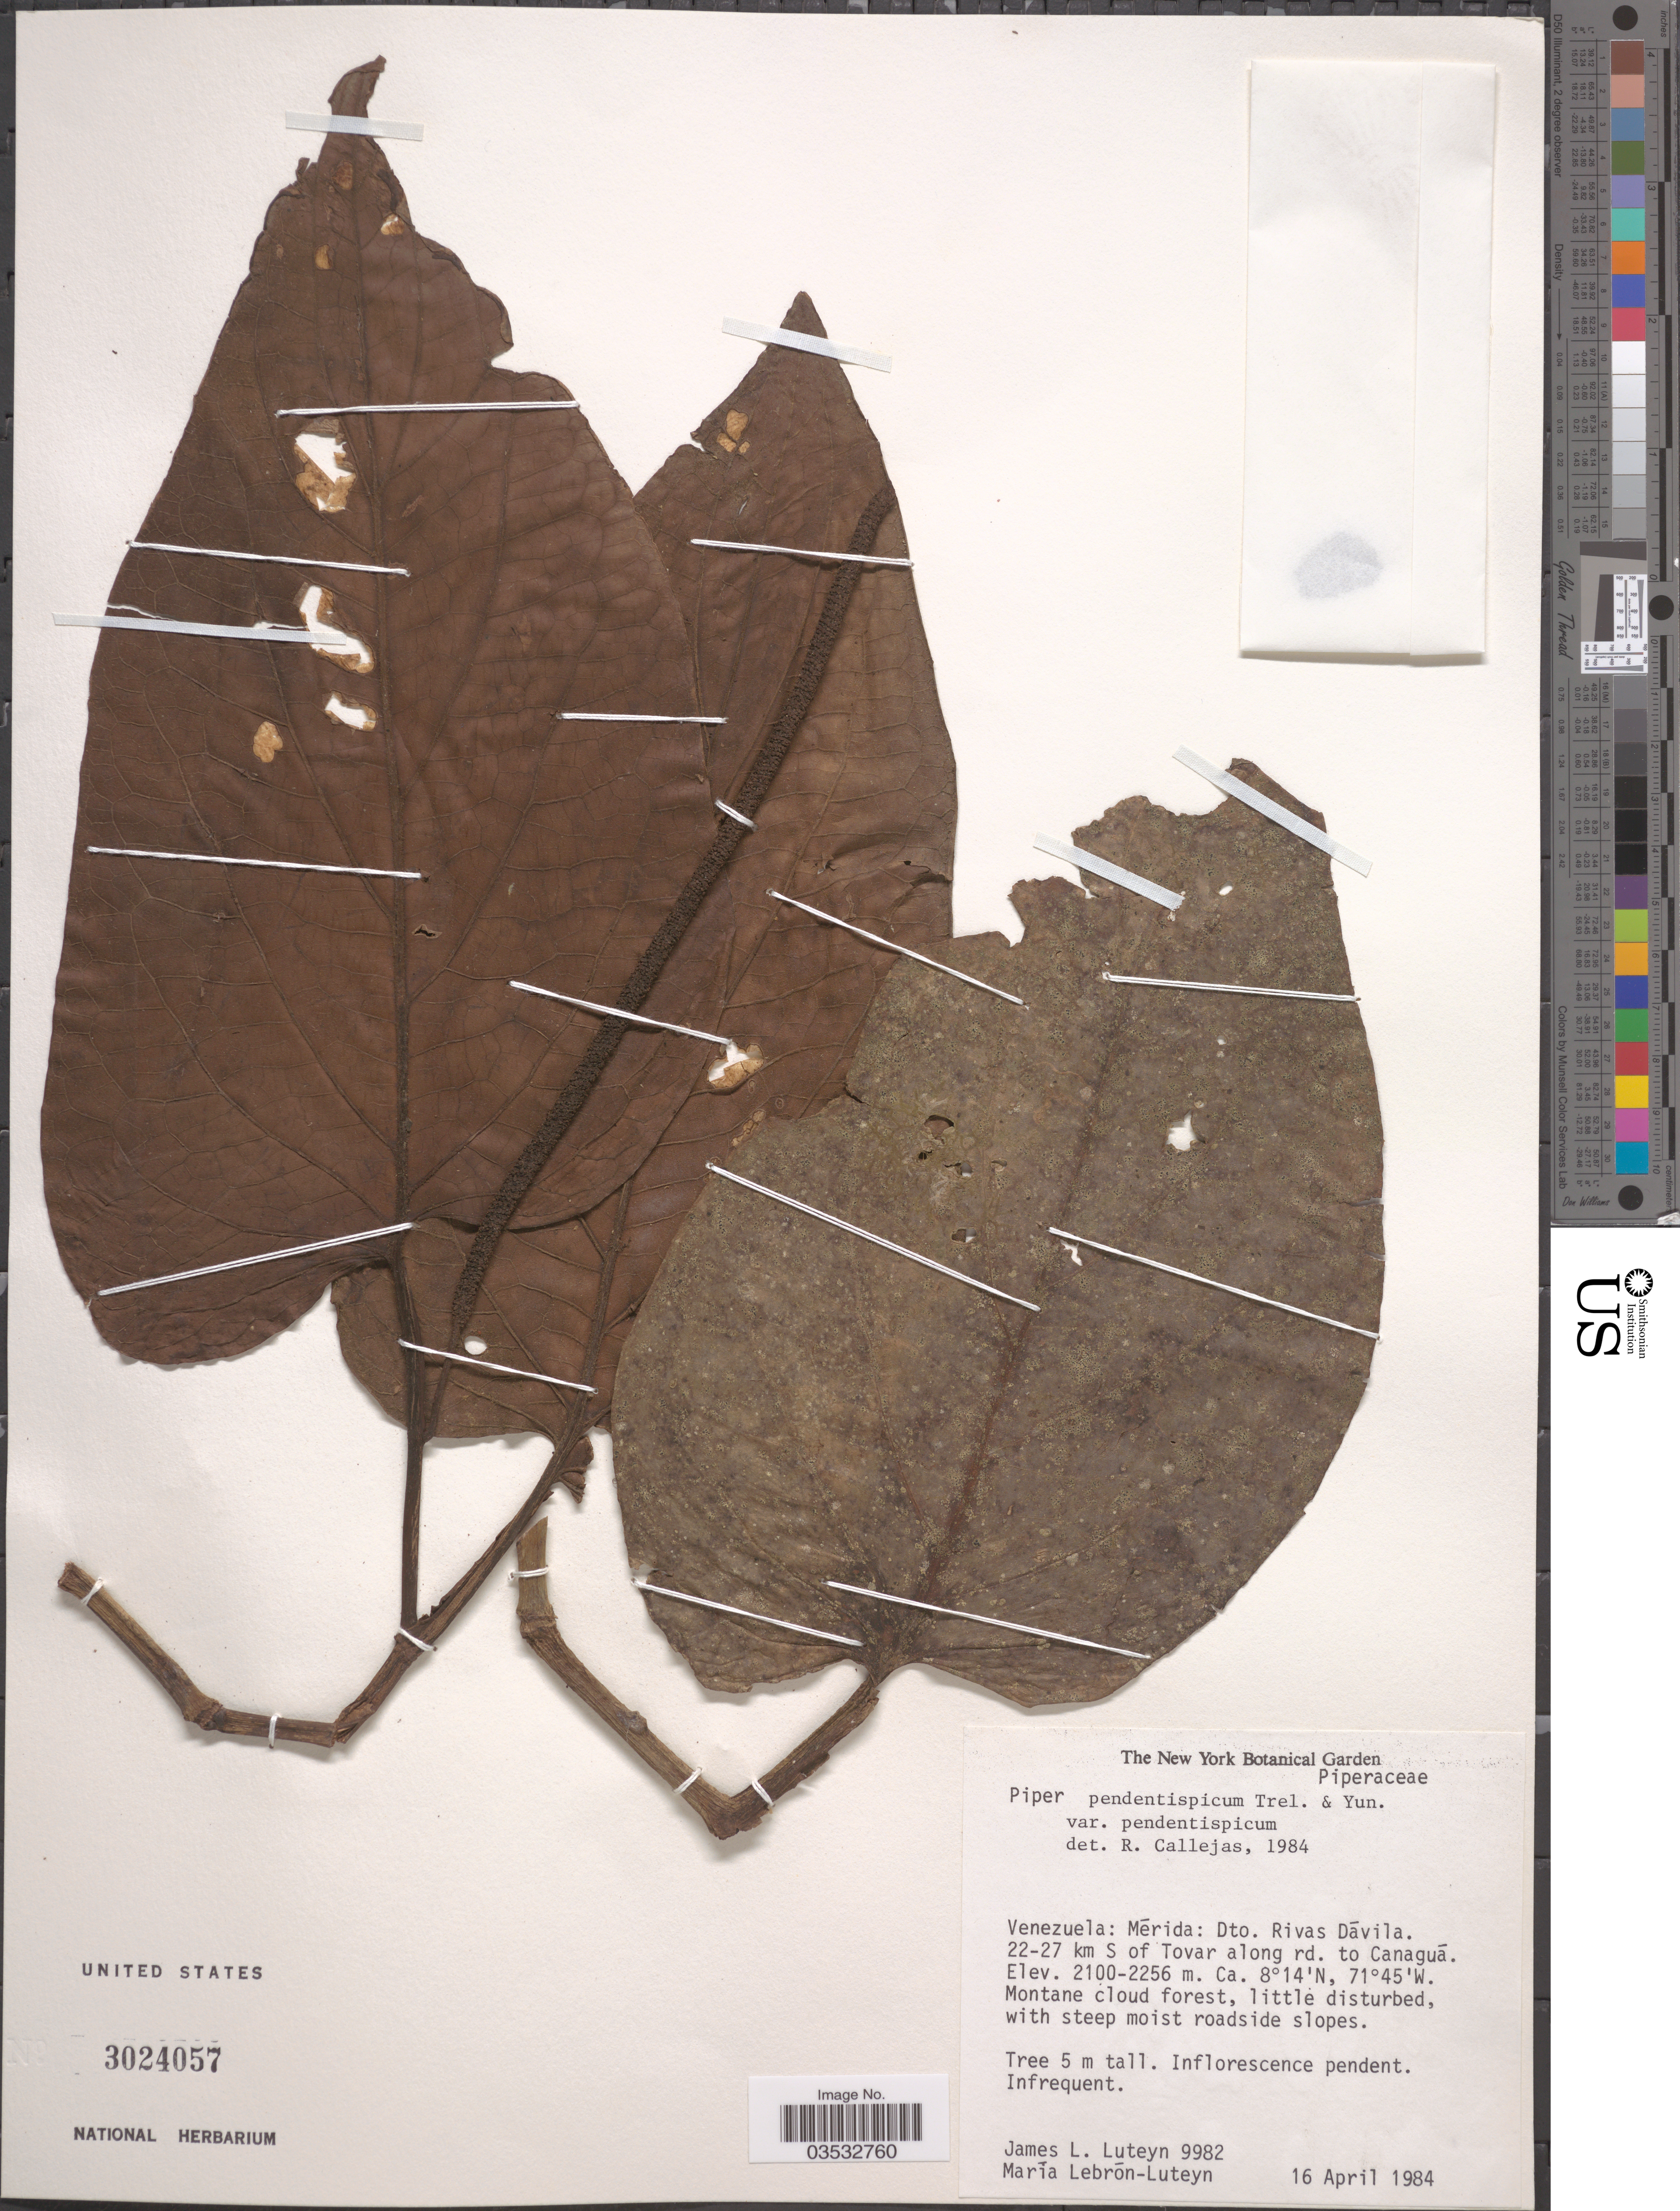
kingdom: Plantae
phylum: Tracheophyta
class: Magnoliopsida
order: Piperales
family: Piperaceae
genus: Piper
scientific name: Piper pendentispicum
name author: Trel. & Yunck.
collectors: J. L. Luteyn & M. L. Lebrón-Luteyn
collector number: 9982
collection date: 1984-04-16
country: Venezuela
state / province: Merida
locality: Dto. Rivas Dávila. 22-27 km S of Tovar along rd. to Canaguá.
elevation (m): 2100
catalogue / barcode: US 3024057